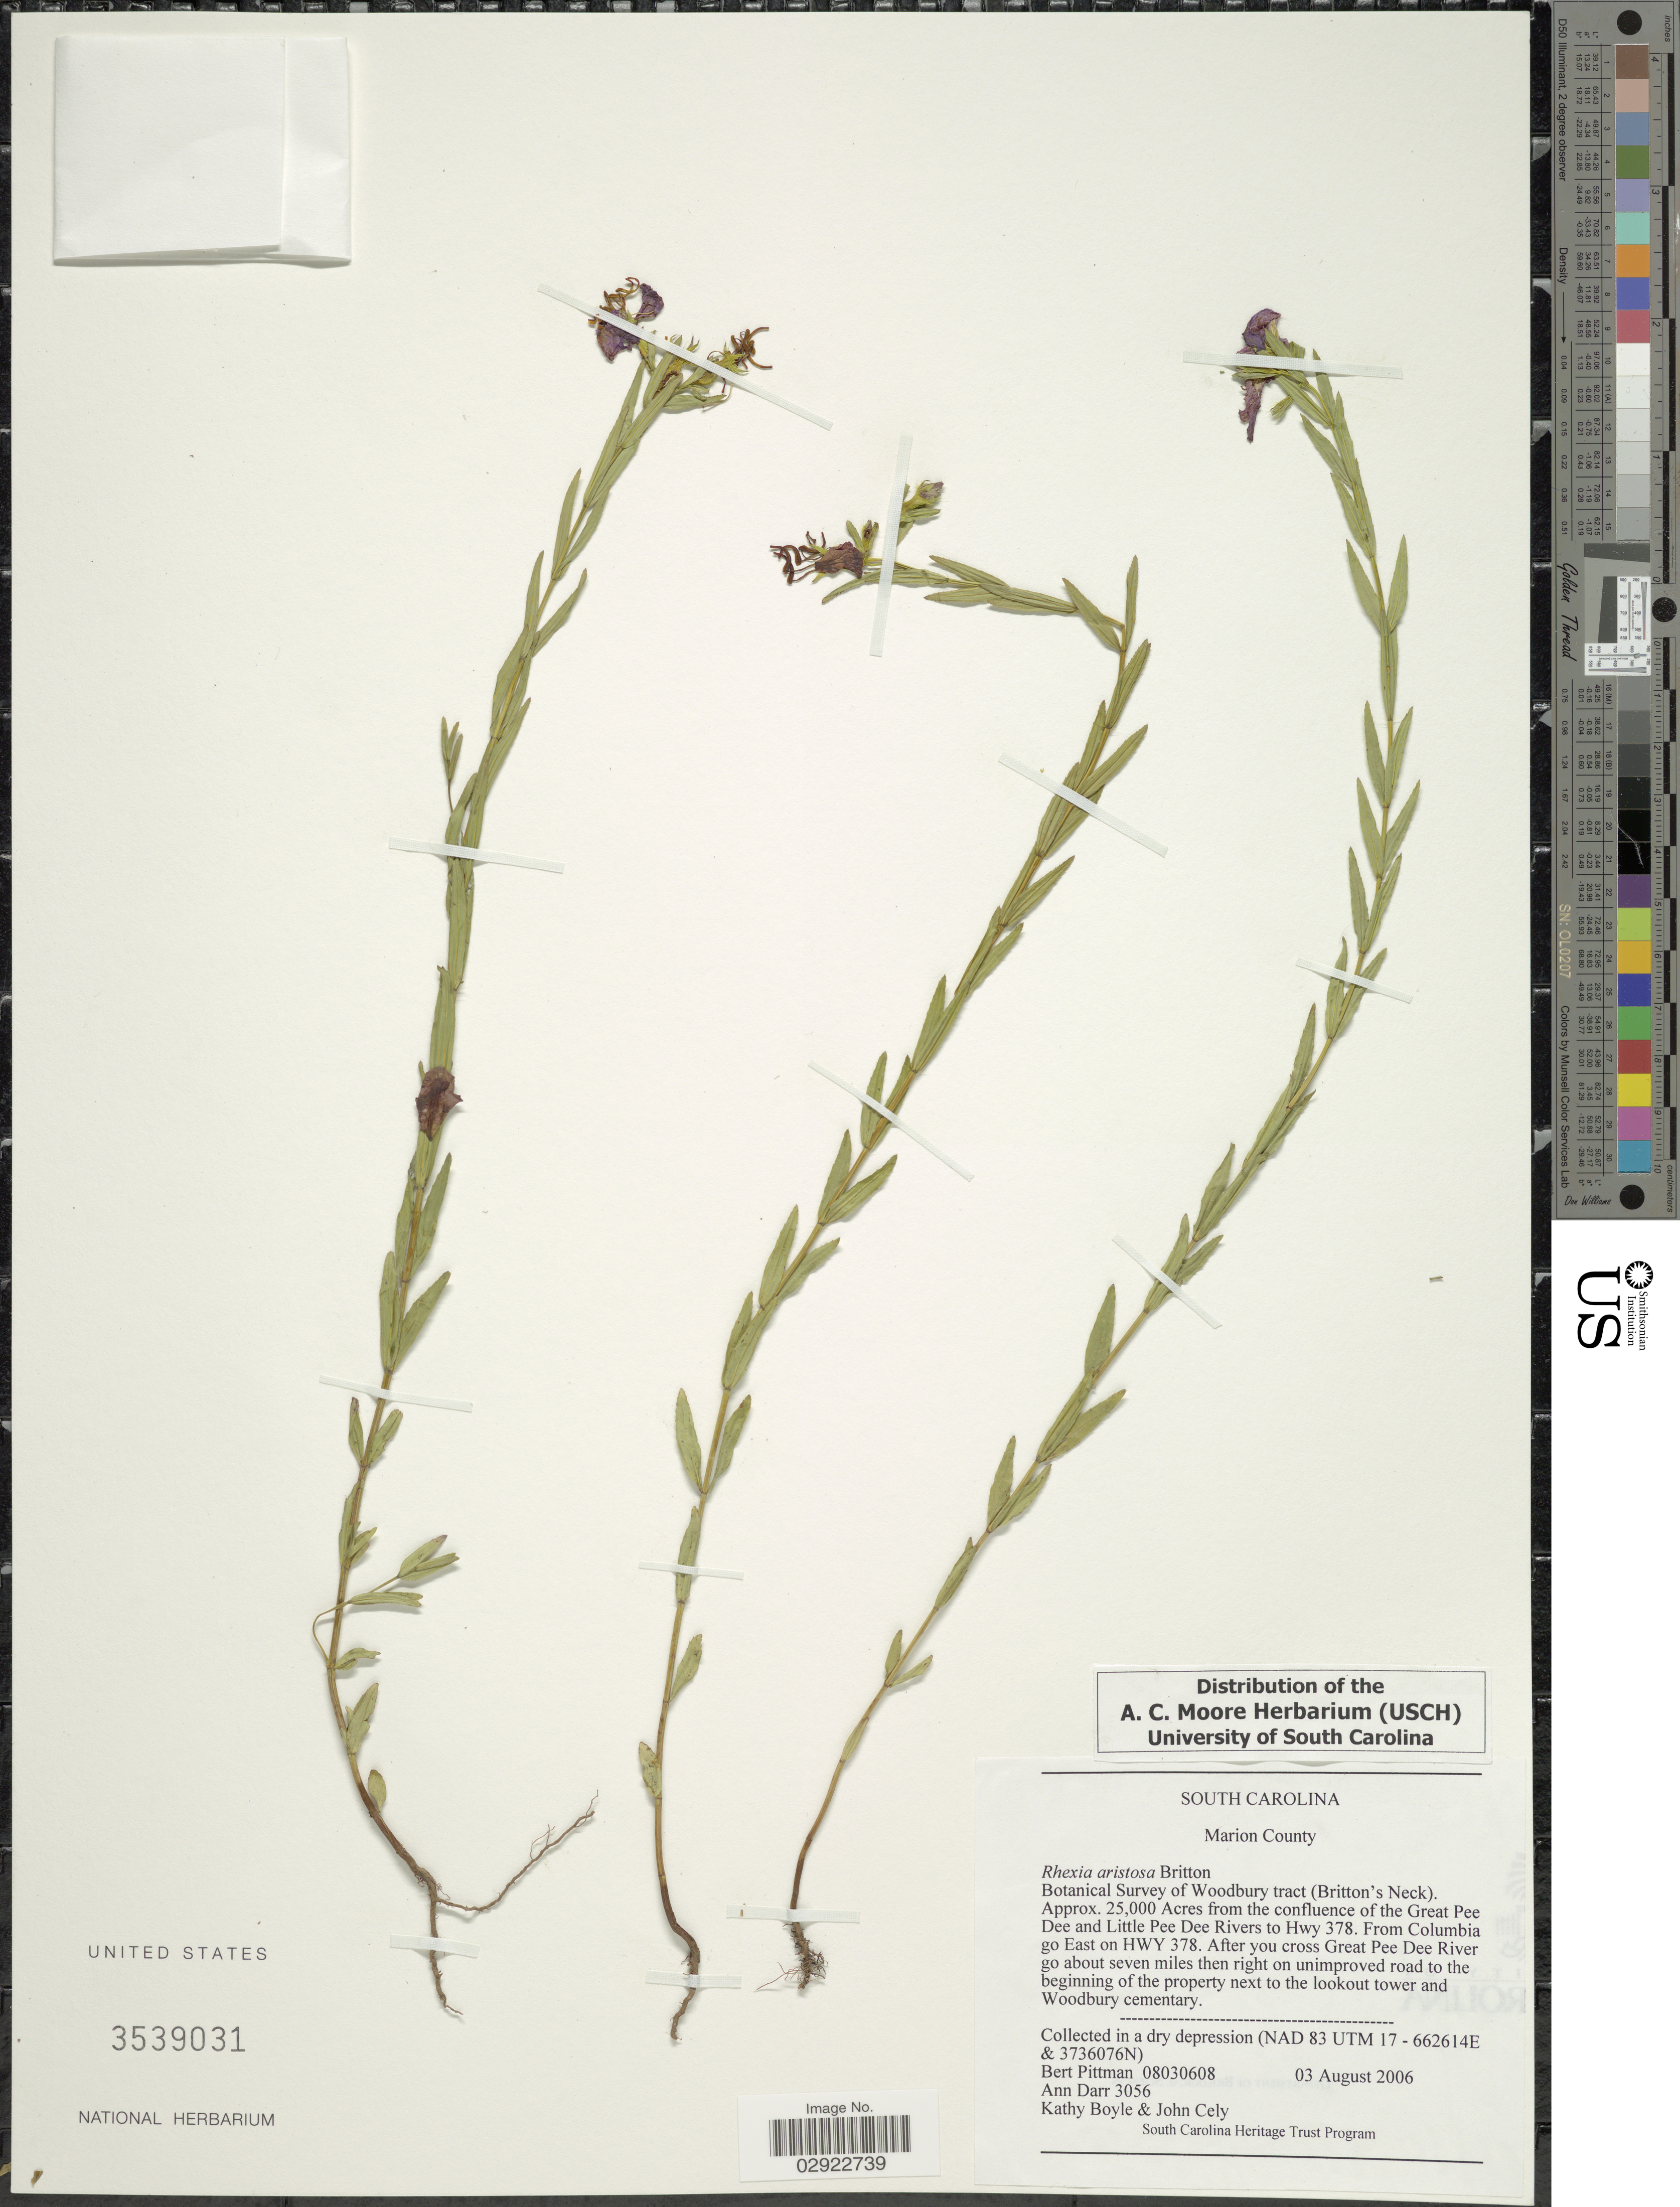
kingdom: Plantae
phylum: Tracheophyta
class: Magnoliopsida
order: Myrtales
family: Melastomataceae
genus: Rhexia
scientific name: Rhexia aristosa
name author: Britton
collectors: B. Pittman, A. Darr, K. Boyle & J. Cely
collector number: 08030608/3056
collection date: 2006-08-03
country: United States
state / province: South Carolina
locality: Marion County. Woodbury tract (Britton's Neck). Approx. 25,000 Acres from the confluence of the Great Pee Dee and Little Pee Dee Rivers to Hwy 378. From Columbia go East on HWY 378. After you cross Great Pee Dee River go about seven miles then right on unimproved road to the beginning of the property next to the lookout tower and Woodbury cemetery. (NAD 83 UTM 17 - 662614E & 3736076N).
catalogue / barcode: US 3539031